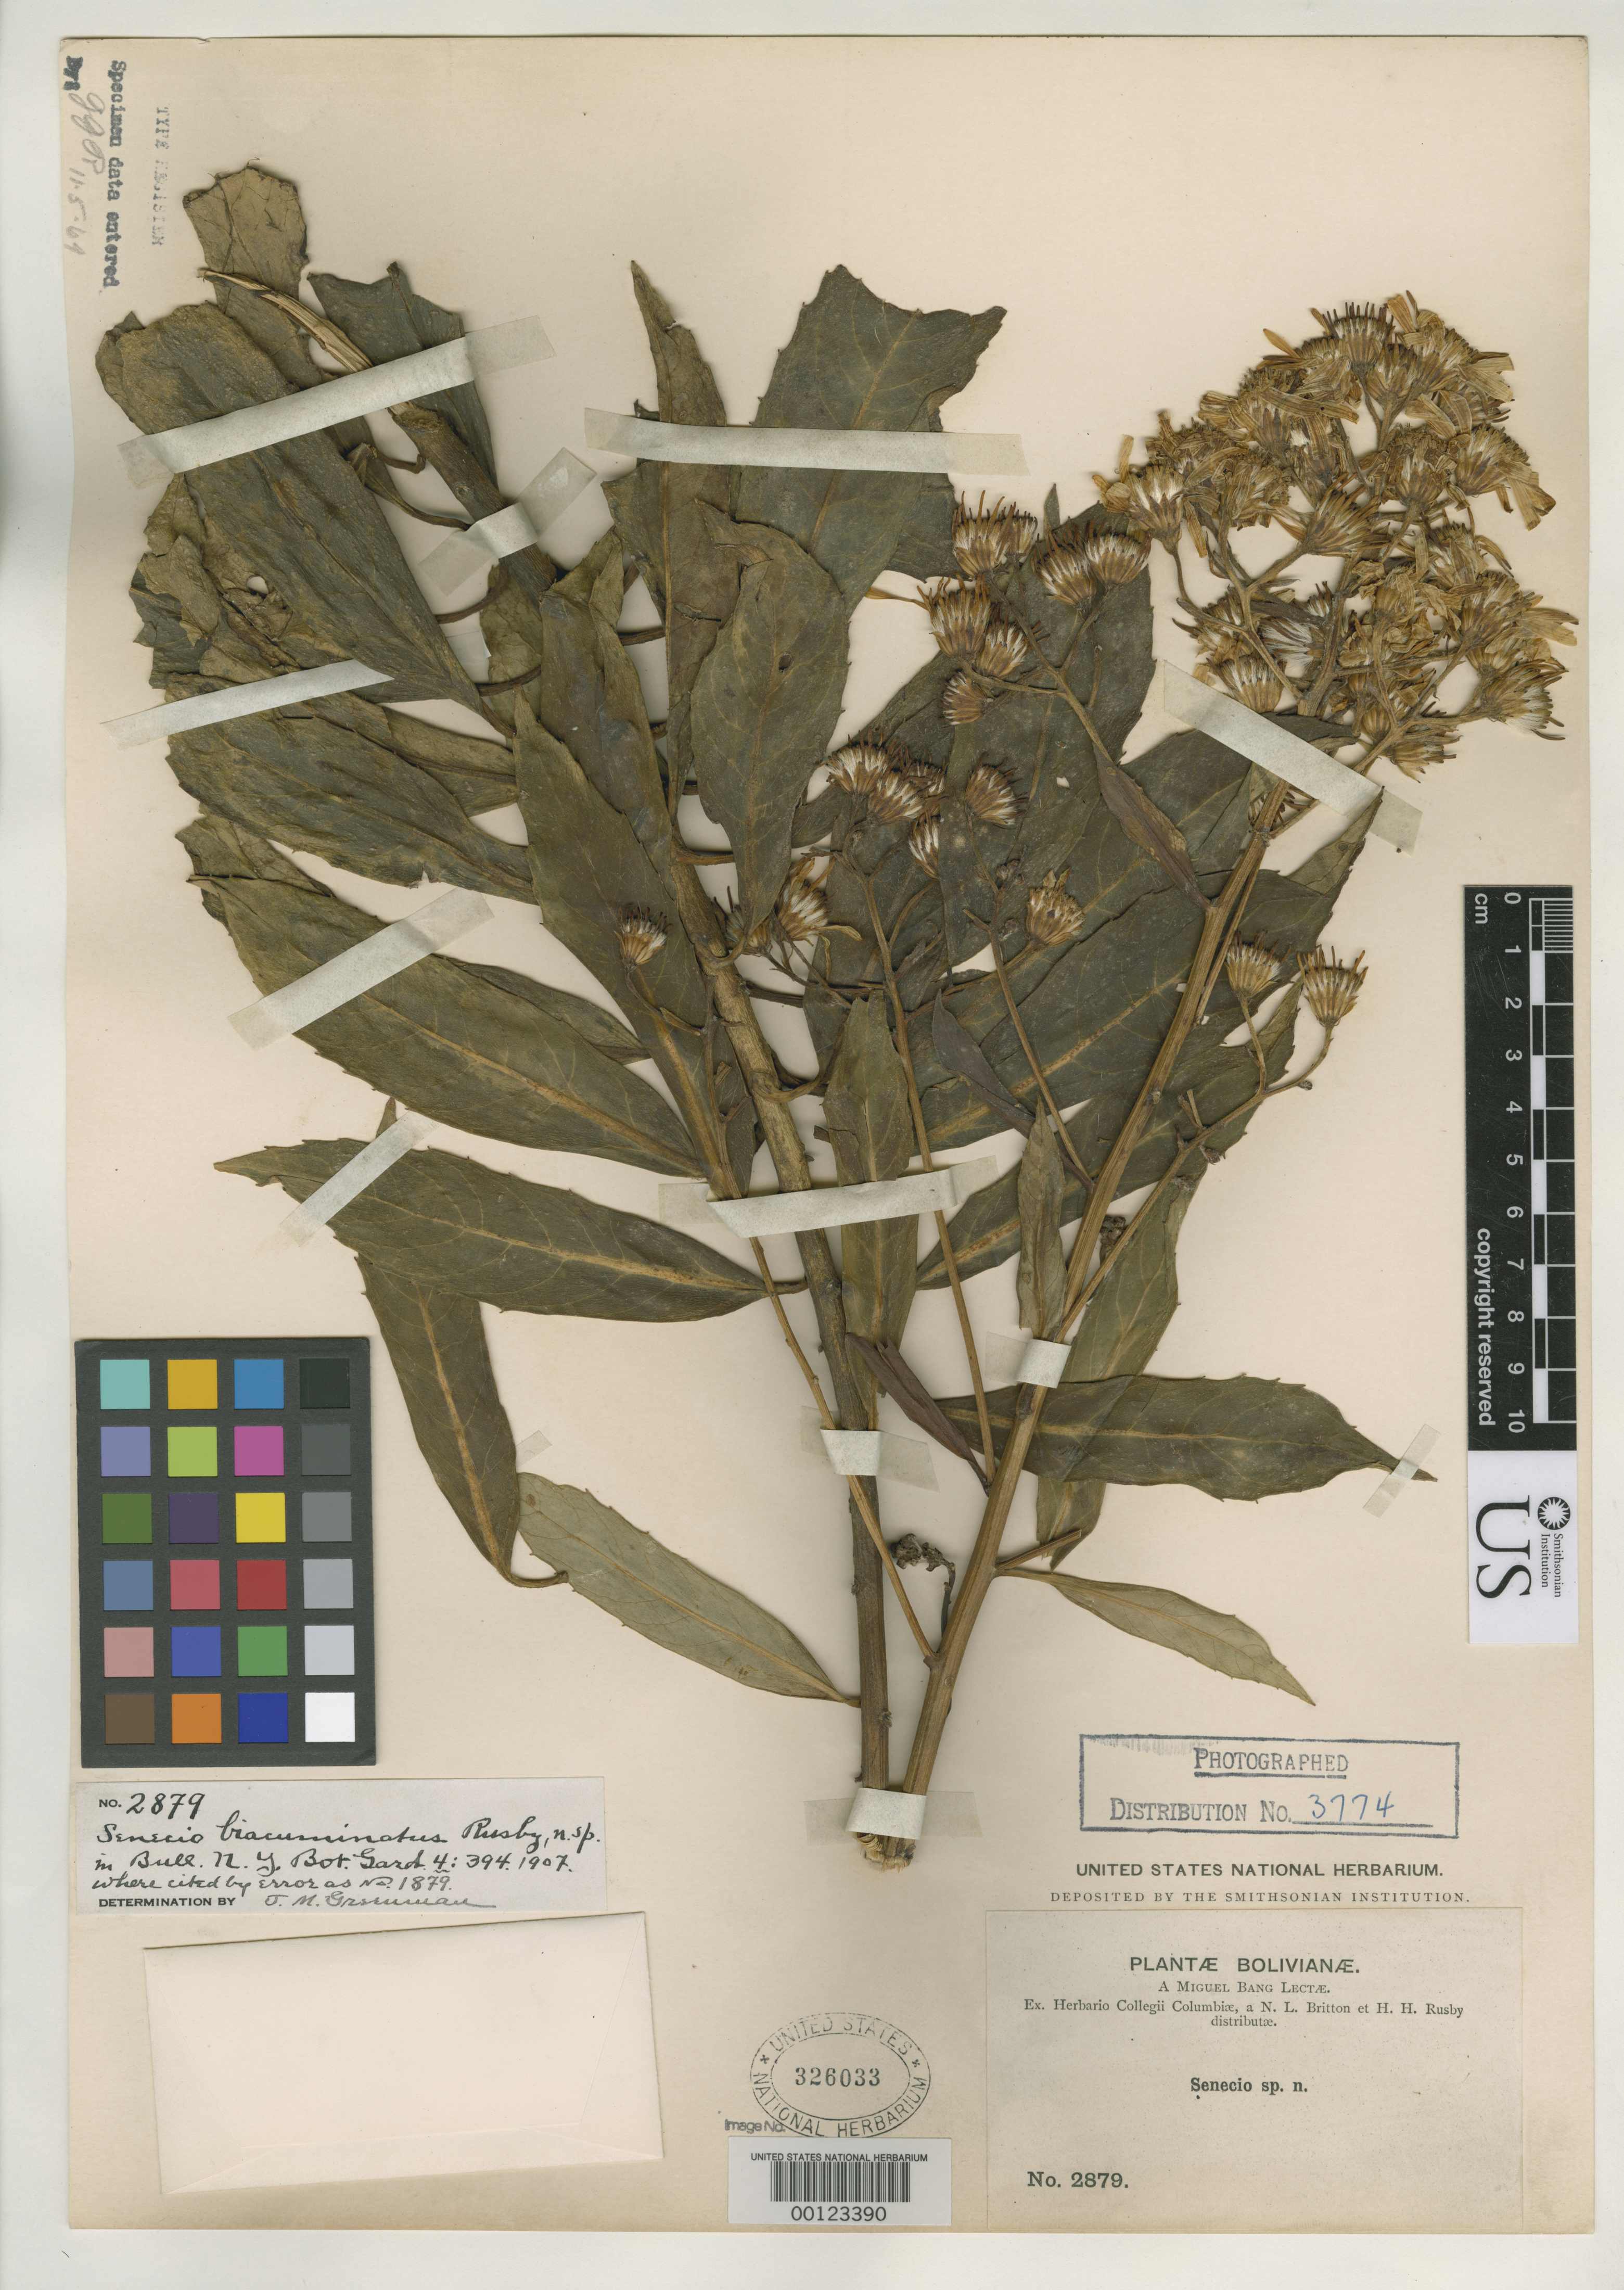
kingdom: Plantae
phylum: Tracheophyta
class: Magnoliopsida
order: Asterales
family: Asteraceae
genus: Senecio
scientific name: Senecio biacuminatus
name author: Rusby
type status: Isotype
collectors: M. Bang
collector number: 2879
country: Bolivia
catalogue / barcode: US 326033